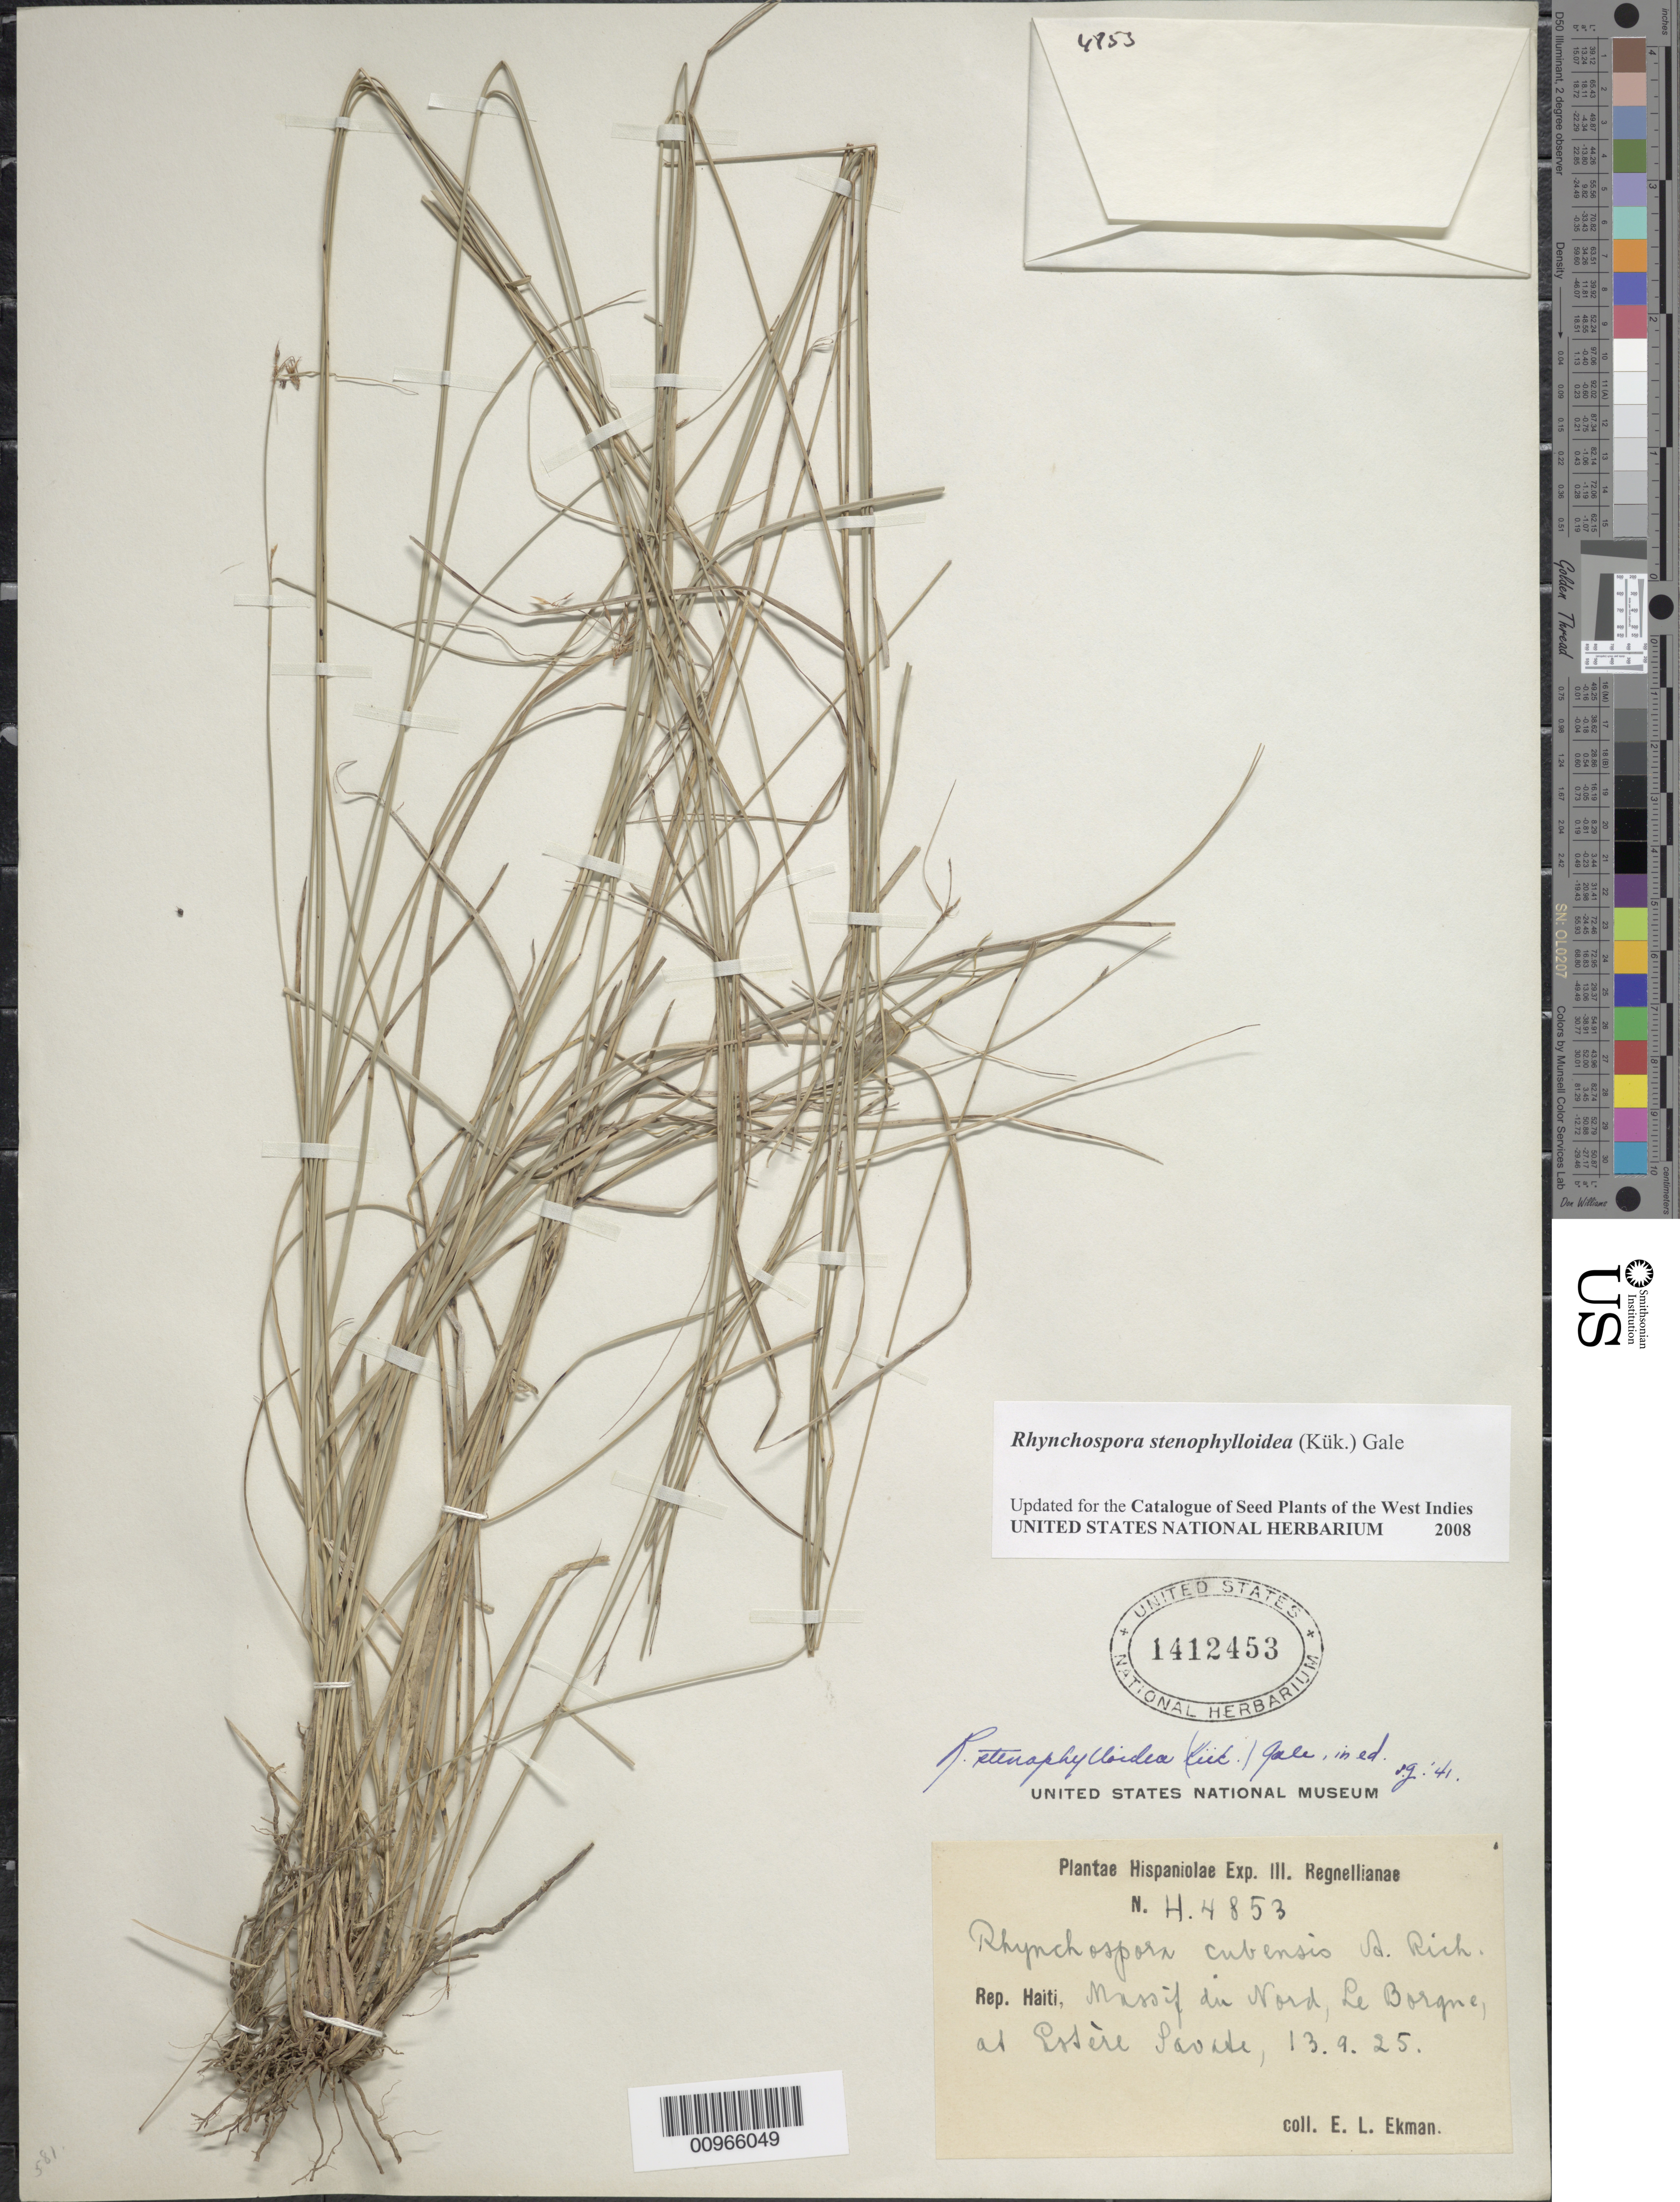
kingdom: Plantae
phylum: Tracheophyta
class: Liliopsida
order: Poales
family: Cyperaceae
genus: Rhynchospora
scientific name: Rhynchospora stenophylloidea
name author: (Kük.) Gale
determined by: Strong, M. T., (US), Smithsonian Institution - National Museum of Natural History (UNITED STATES)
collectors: E. L. Ekman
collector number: H 4853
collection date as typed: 13 Sep 1925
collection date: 1925-09-13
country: Haiti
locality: Massif du Nord, Le Borgne, at Essère Savate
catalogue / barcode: US 1412453